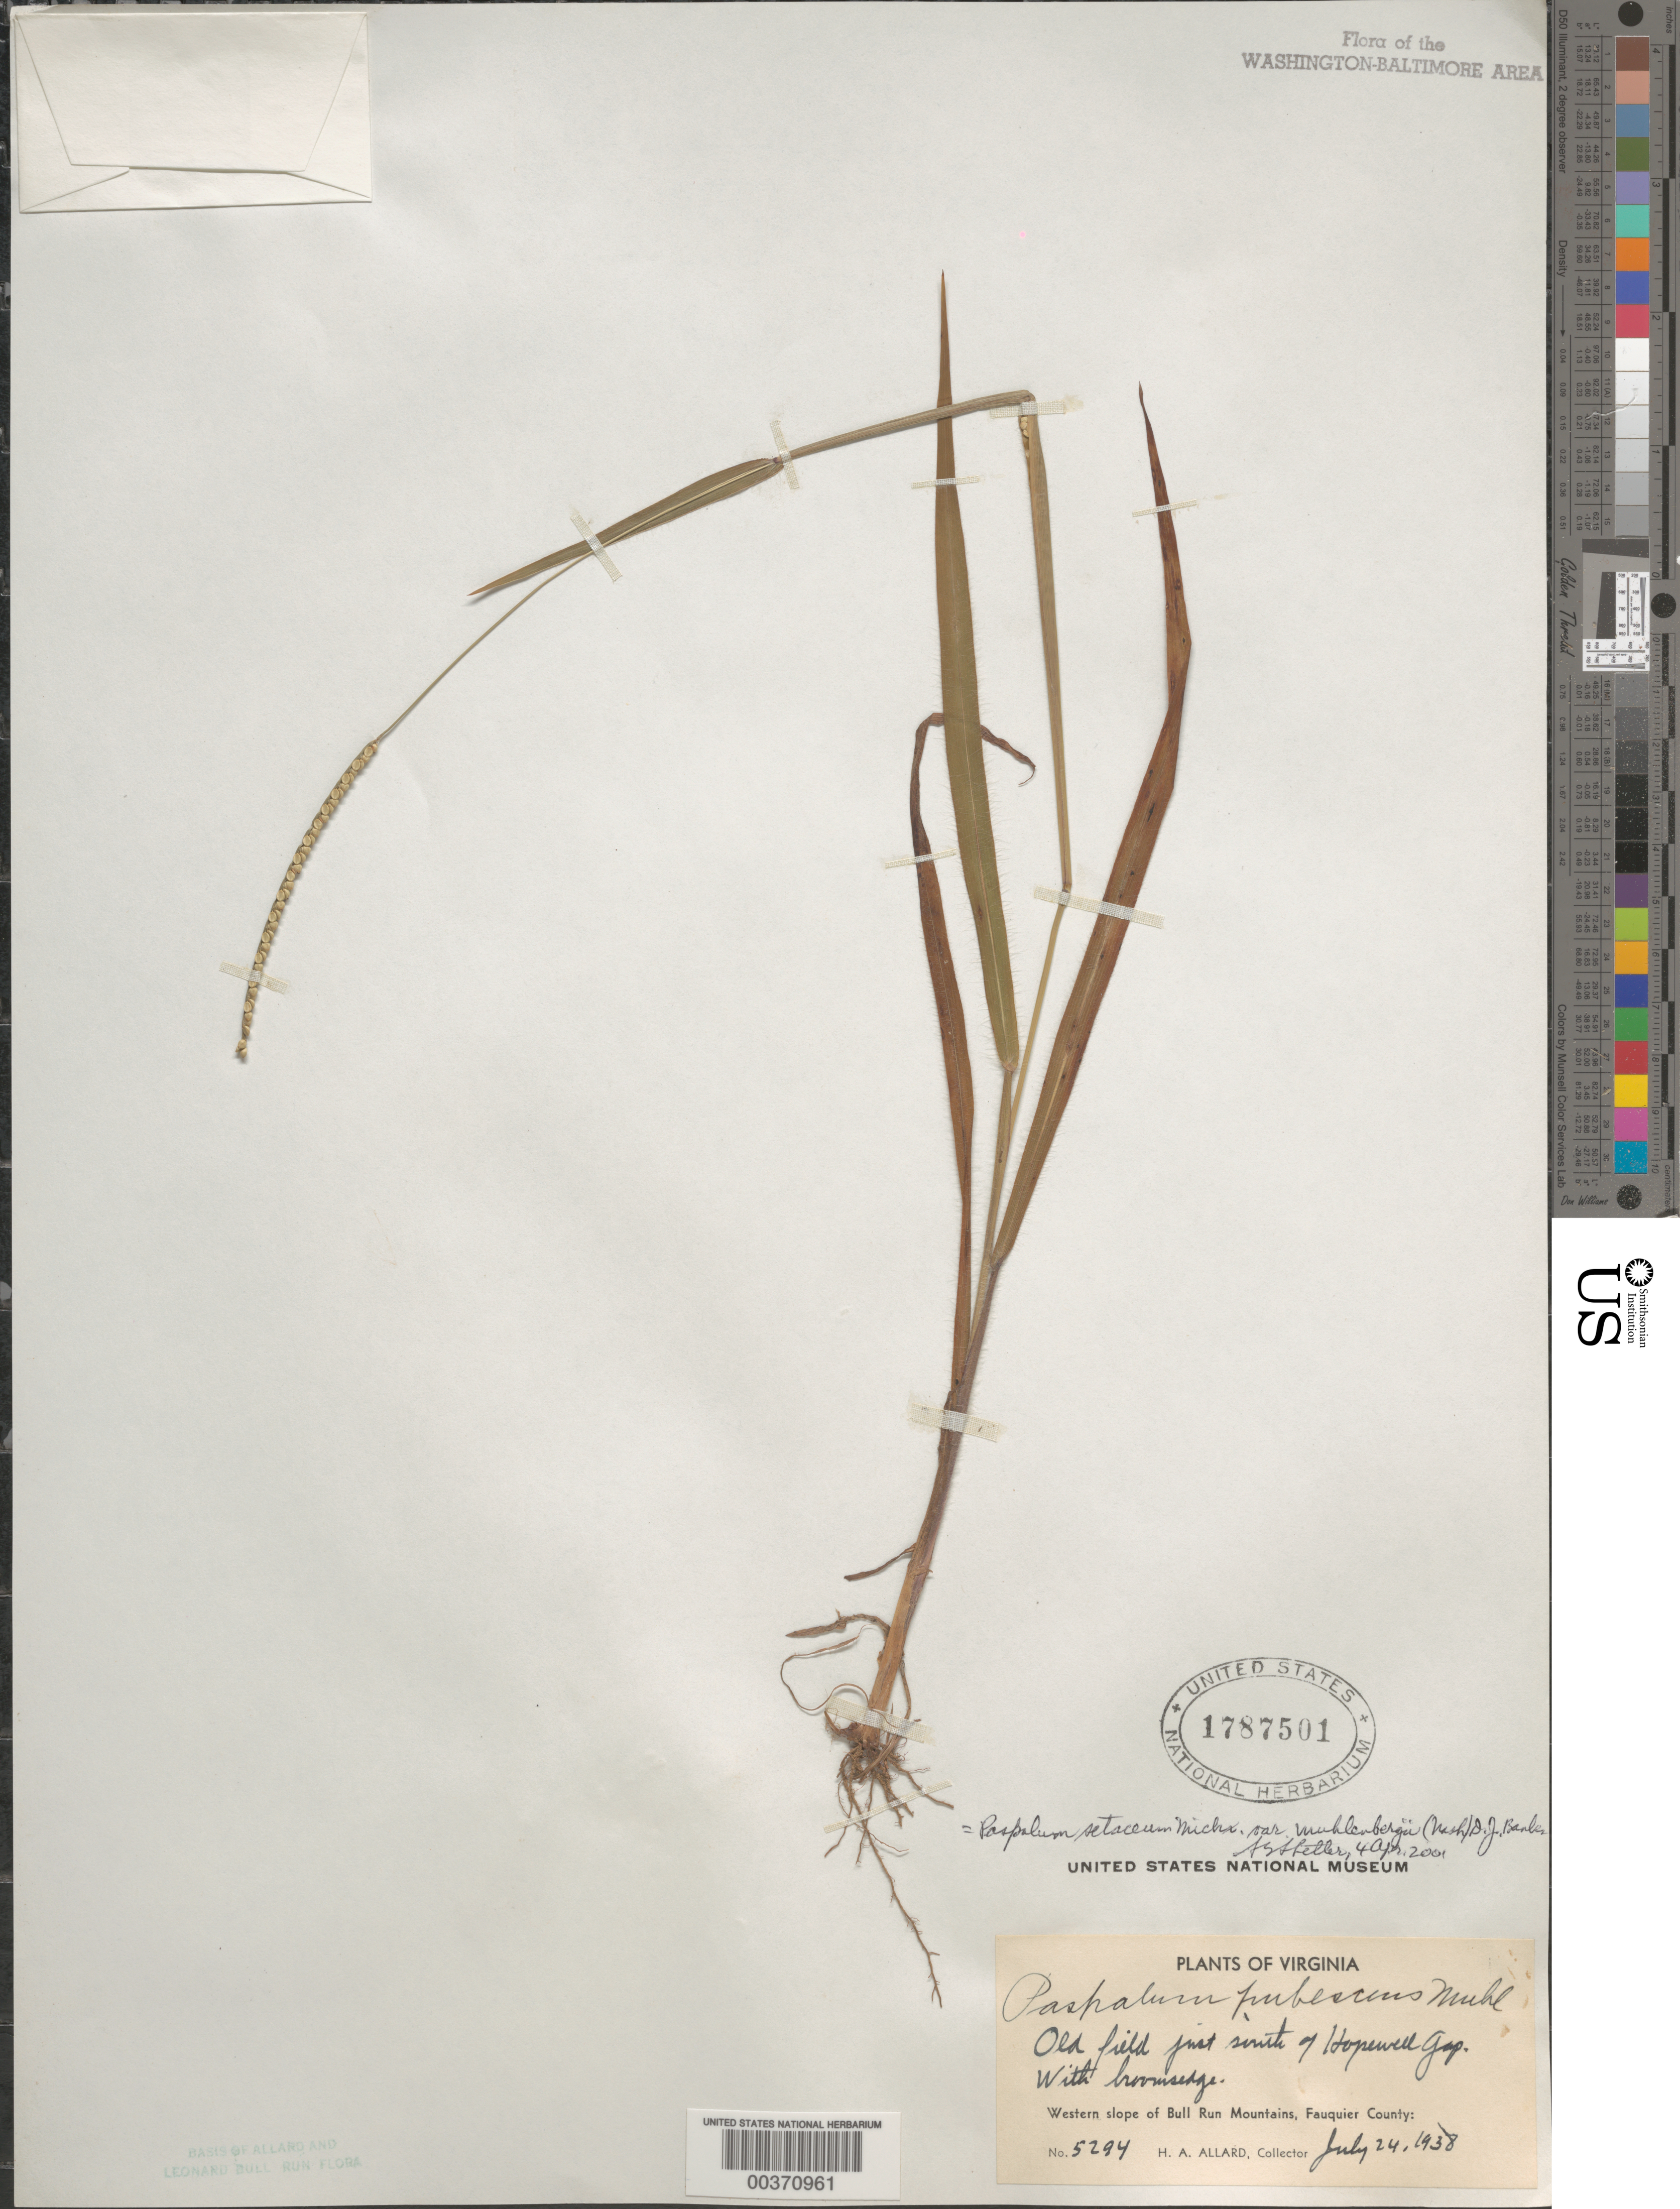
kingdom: Plantae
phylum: Tracheophyta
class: Liliopsida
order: Poales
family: Poaceae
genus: Paspalum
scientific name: Paspalum setaceum var. muhlenbergii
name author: (Nash) D.J. Banks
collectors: H. A. Allard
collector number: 5294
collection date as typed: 24 Jul 1938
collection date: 1938-07-24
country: United States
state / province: Virginia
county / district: Fauquier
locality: South of Hopewell Gap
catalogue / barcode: US 1787501